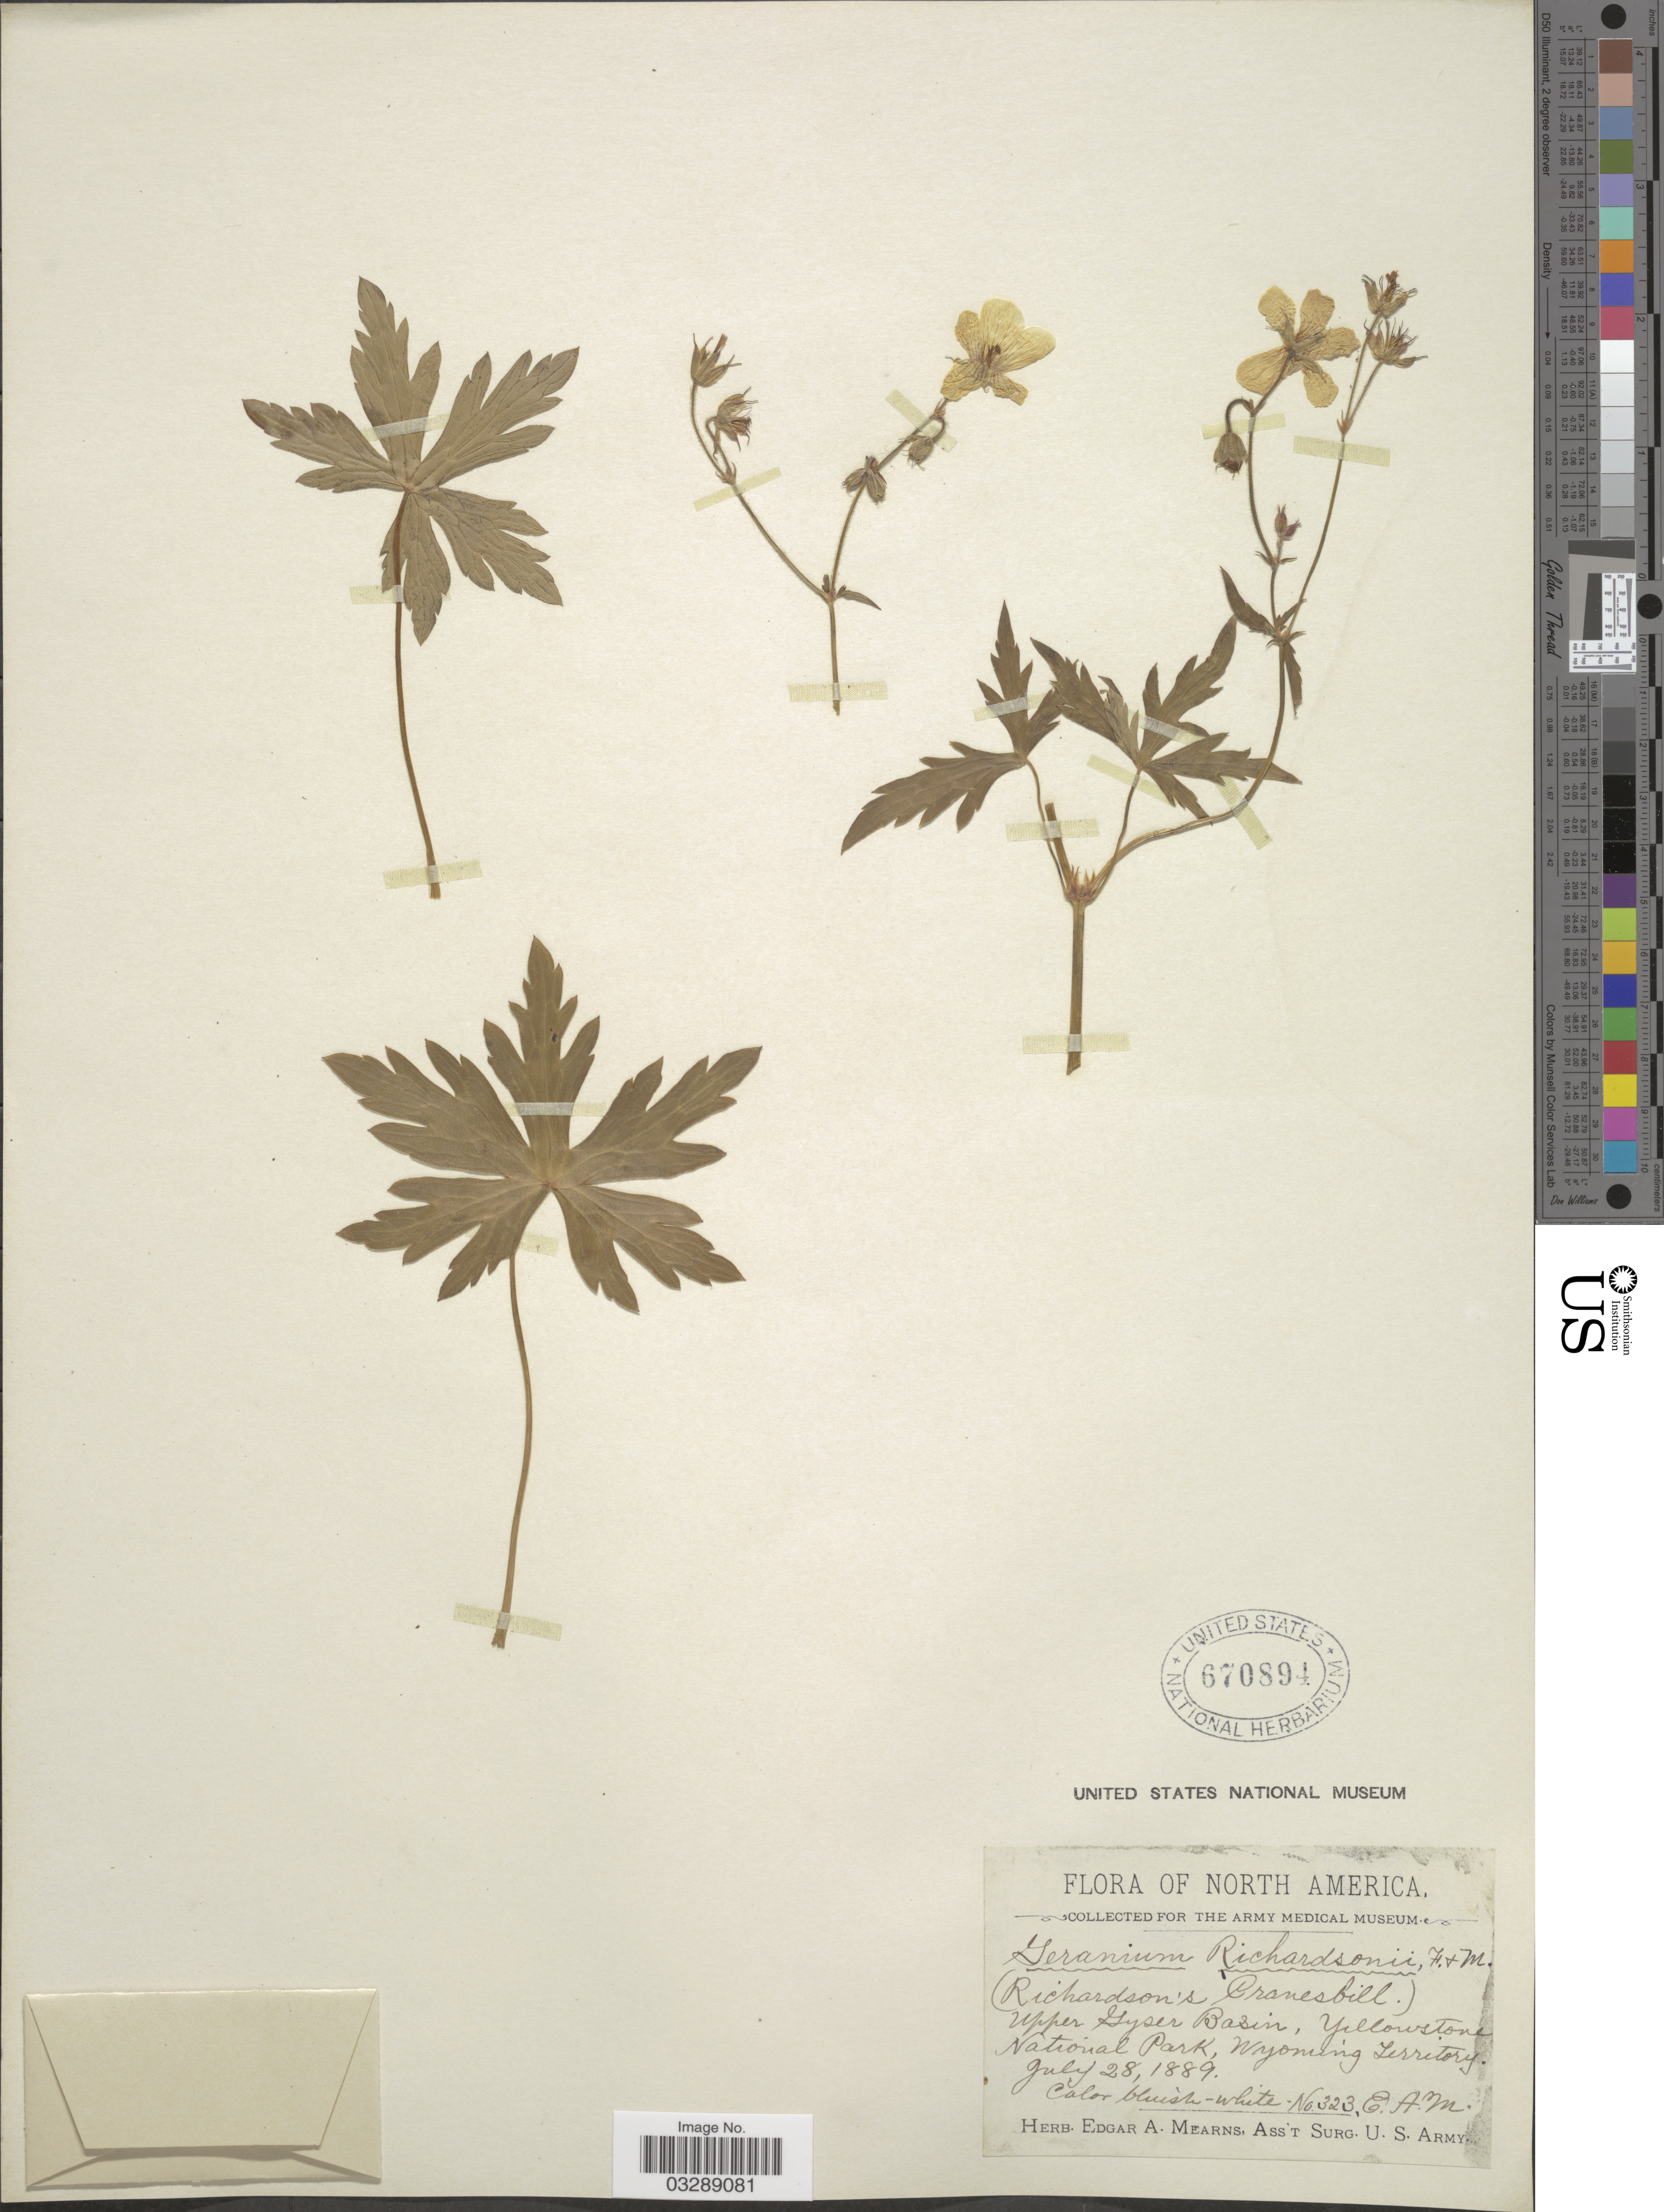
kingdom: Plantae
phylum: Tracheophyta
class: Magnoliopsida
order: Geraniales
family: Geraniaceae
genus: Geranium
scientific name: Geranium richardsonii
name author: Fisch. & Trautv.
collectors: E. A. Mearns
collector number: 323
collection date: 1889-07-28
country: United States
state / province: Wyoming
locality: Upper Gyser Basin, Yellowstone National Park.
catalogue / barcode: US 670894